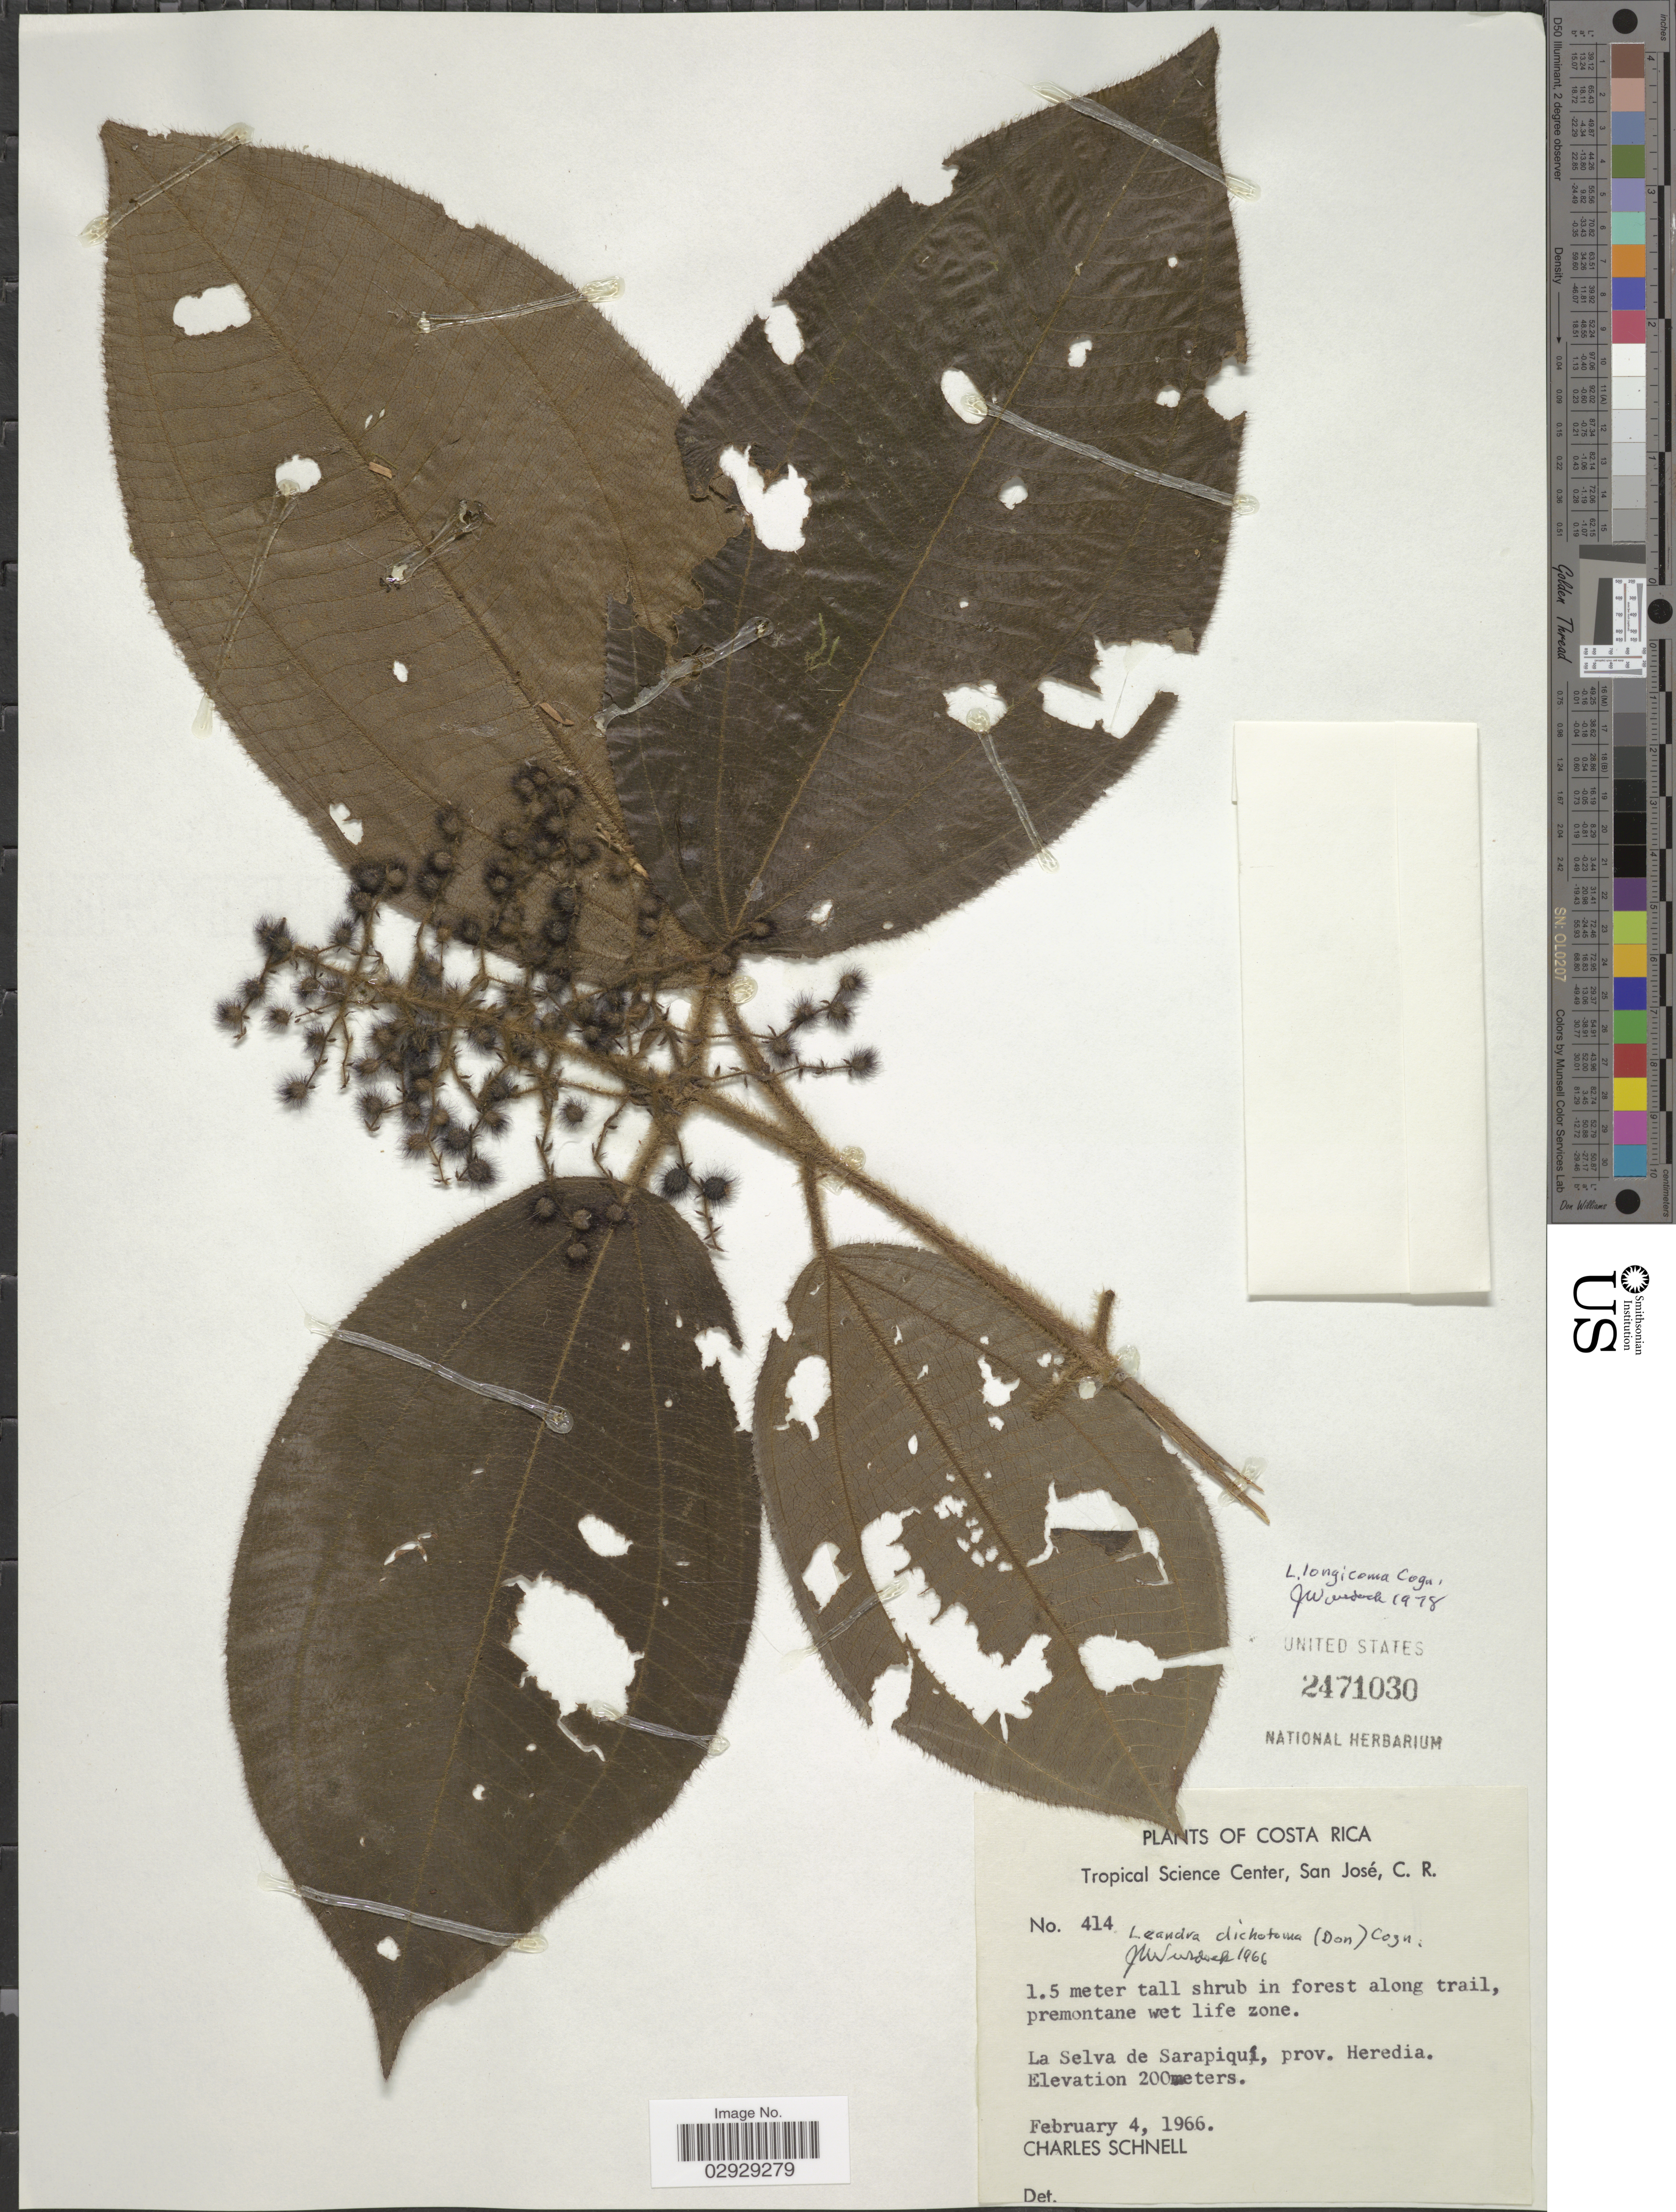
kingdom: Plantae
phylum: Tracheophyta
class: Magnoliopsida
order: Myrtales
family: Melastomataceae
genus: Leandra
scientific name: Leandra longicoma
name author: Cogn.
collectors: C. Schnell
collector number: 414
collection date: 1966-02-04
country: Costa Rica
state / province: Heredia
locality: La Selva de Sarapiquí, prov. Heredia.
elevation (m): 200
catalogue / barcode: US 2471030